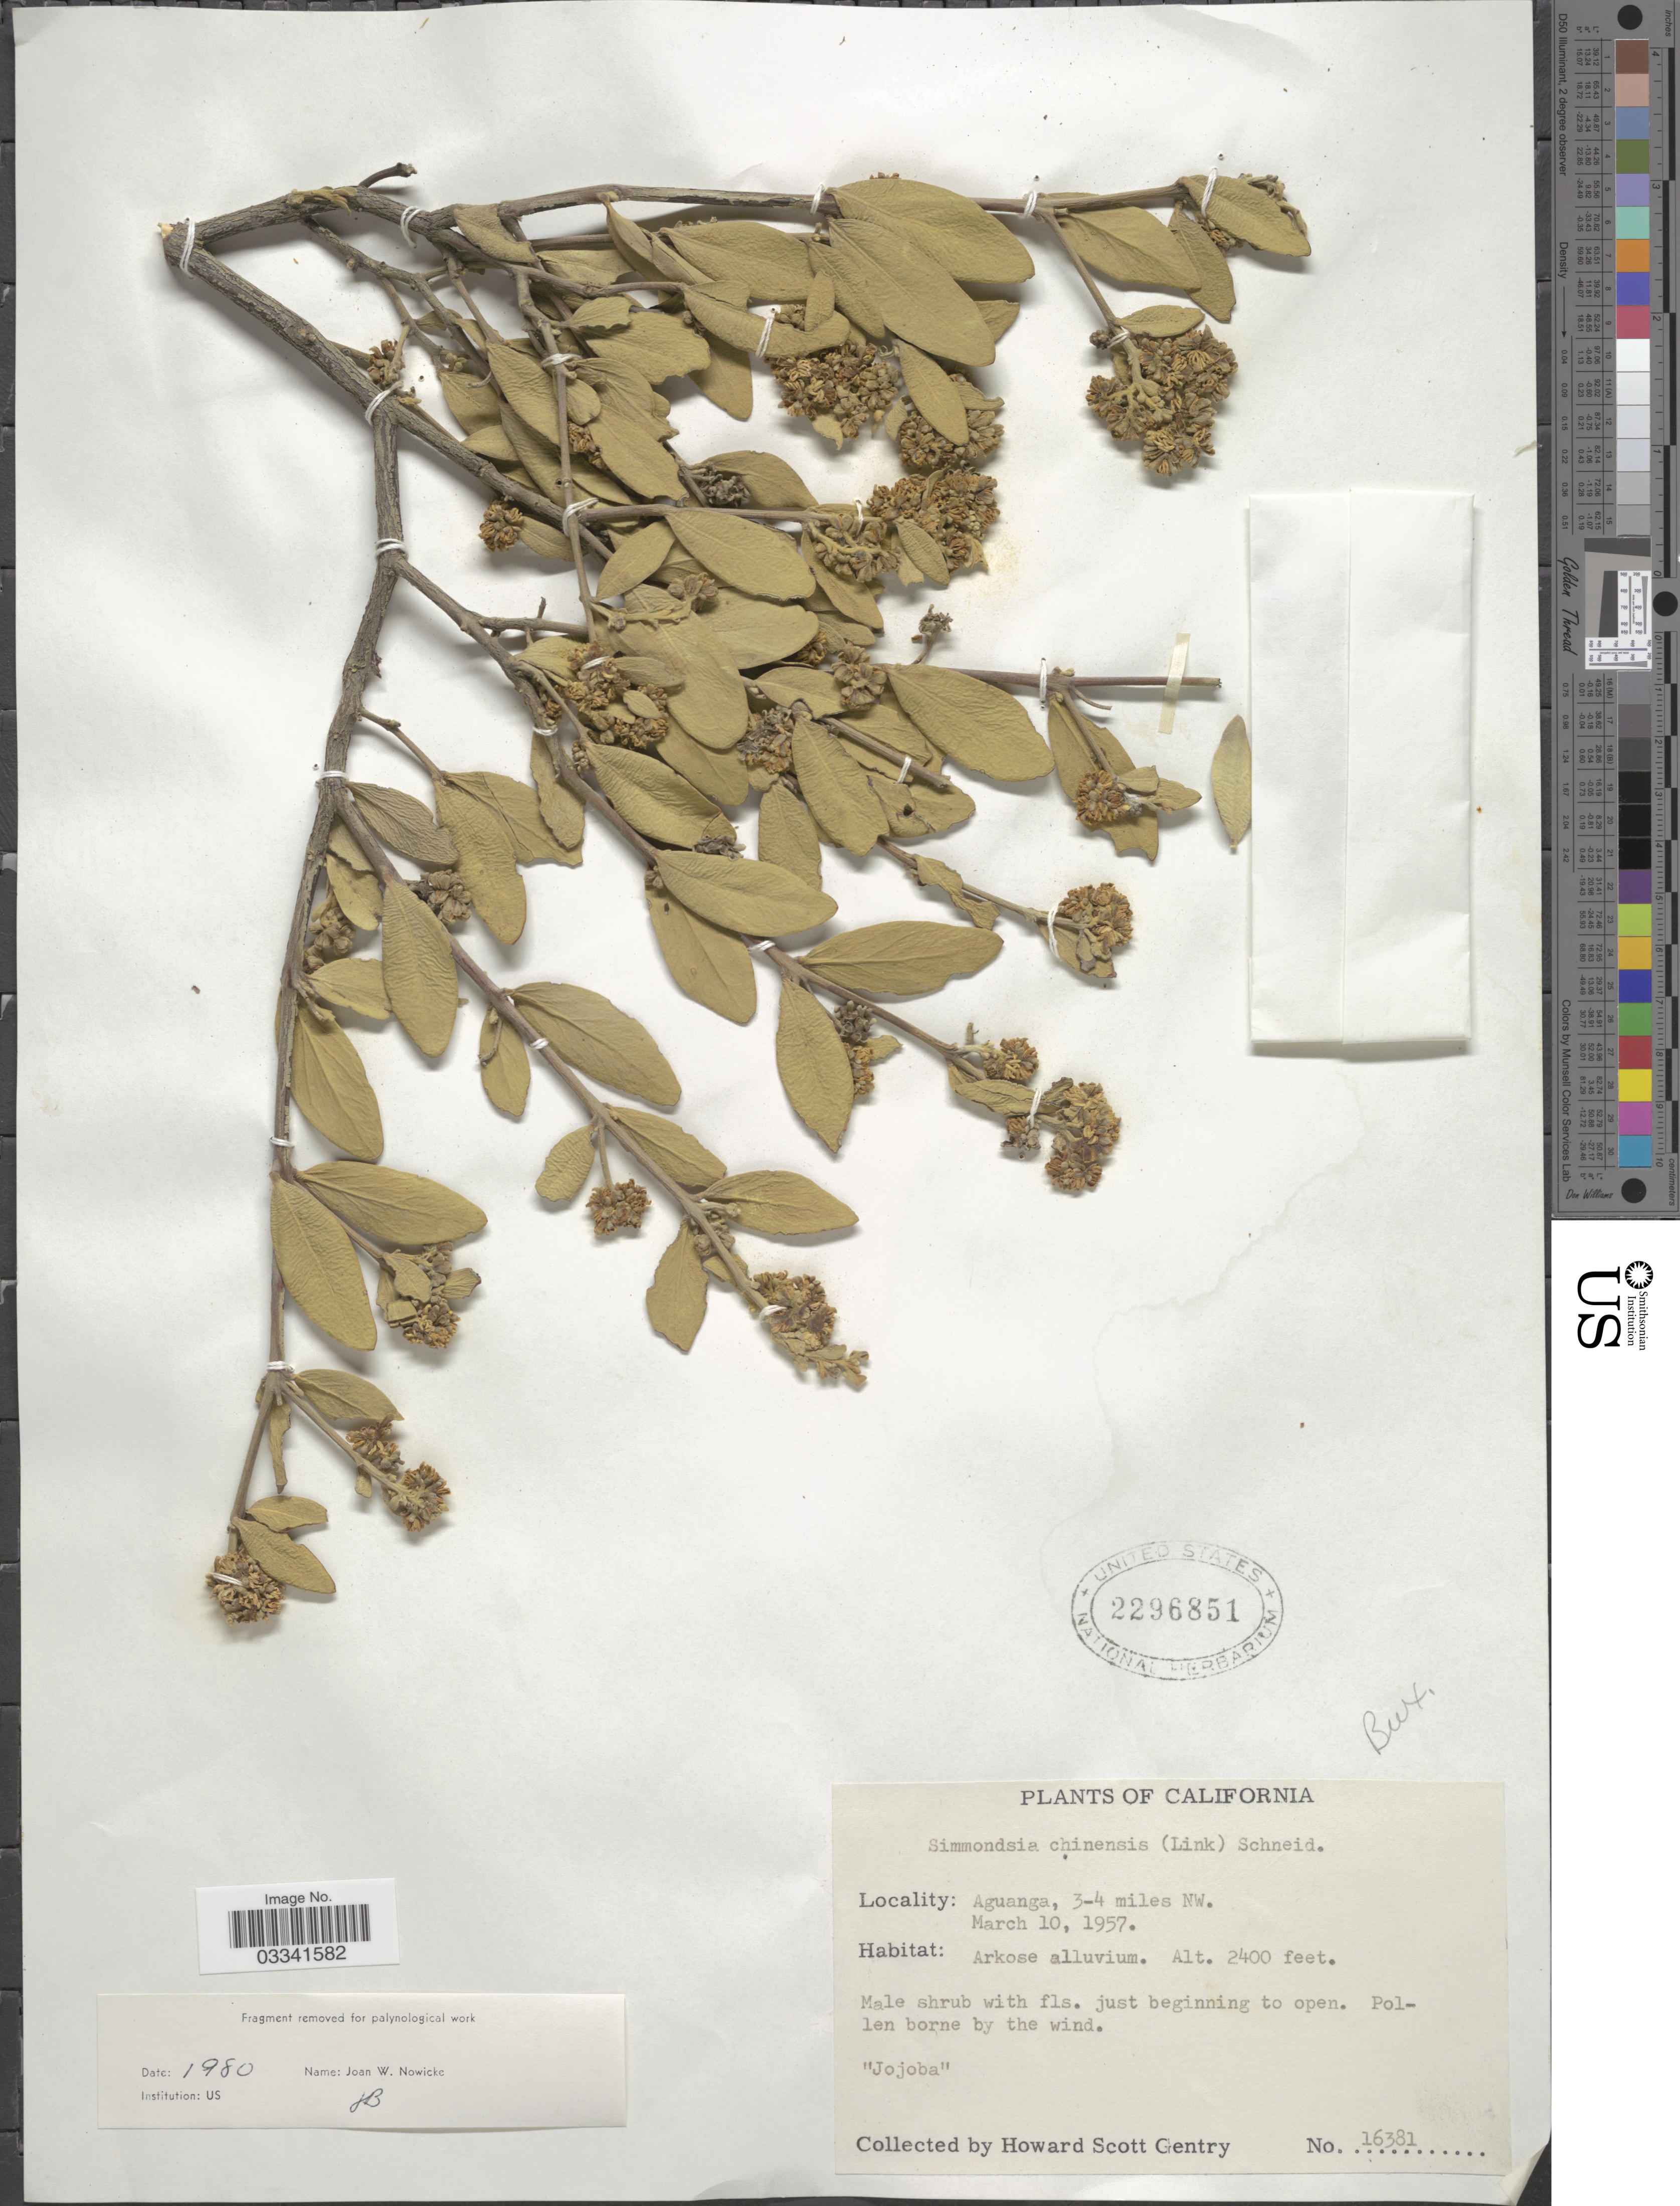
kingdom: Plantae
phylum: Tracheophyta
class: Magnoliopsida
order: Caryophyllales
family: Simmondsiaceae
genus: Simmondsia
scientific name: Simmondsia chinensis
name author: (Link) C.K. Schneid.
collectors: H. S. Gentry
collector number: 16381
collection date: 1957-03-10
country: United States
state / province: California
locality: Aguanga, 3-4 miles NW.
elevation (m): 732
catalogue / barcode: US 2296851